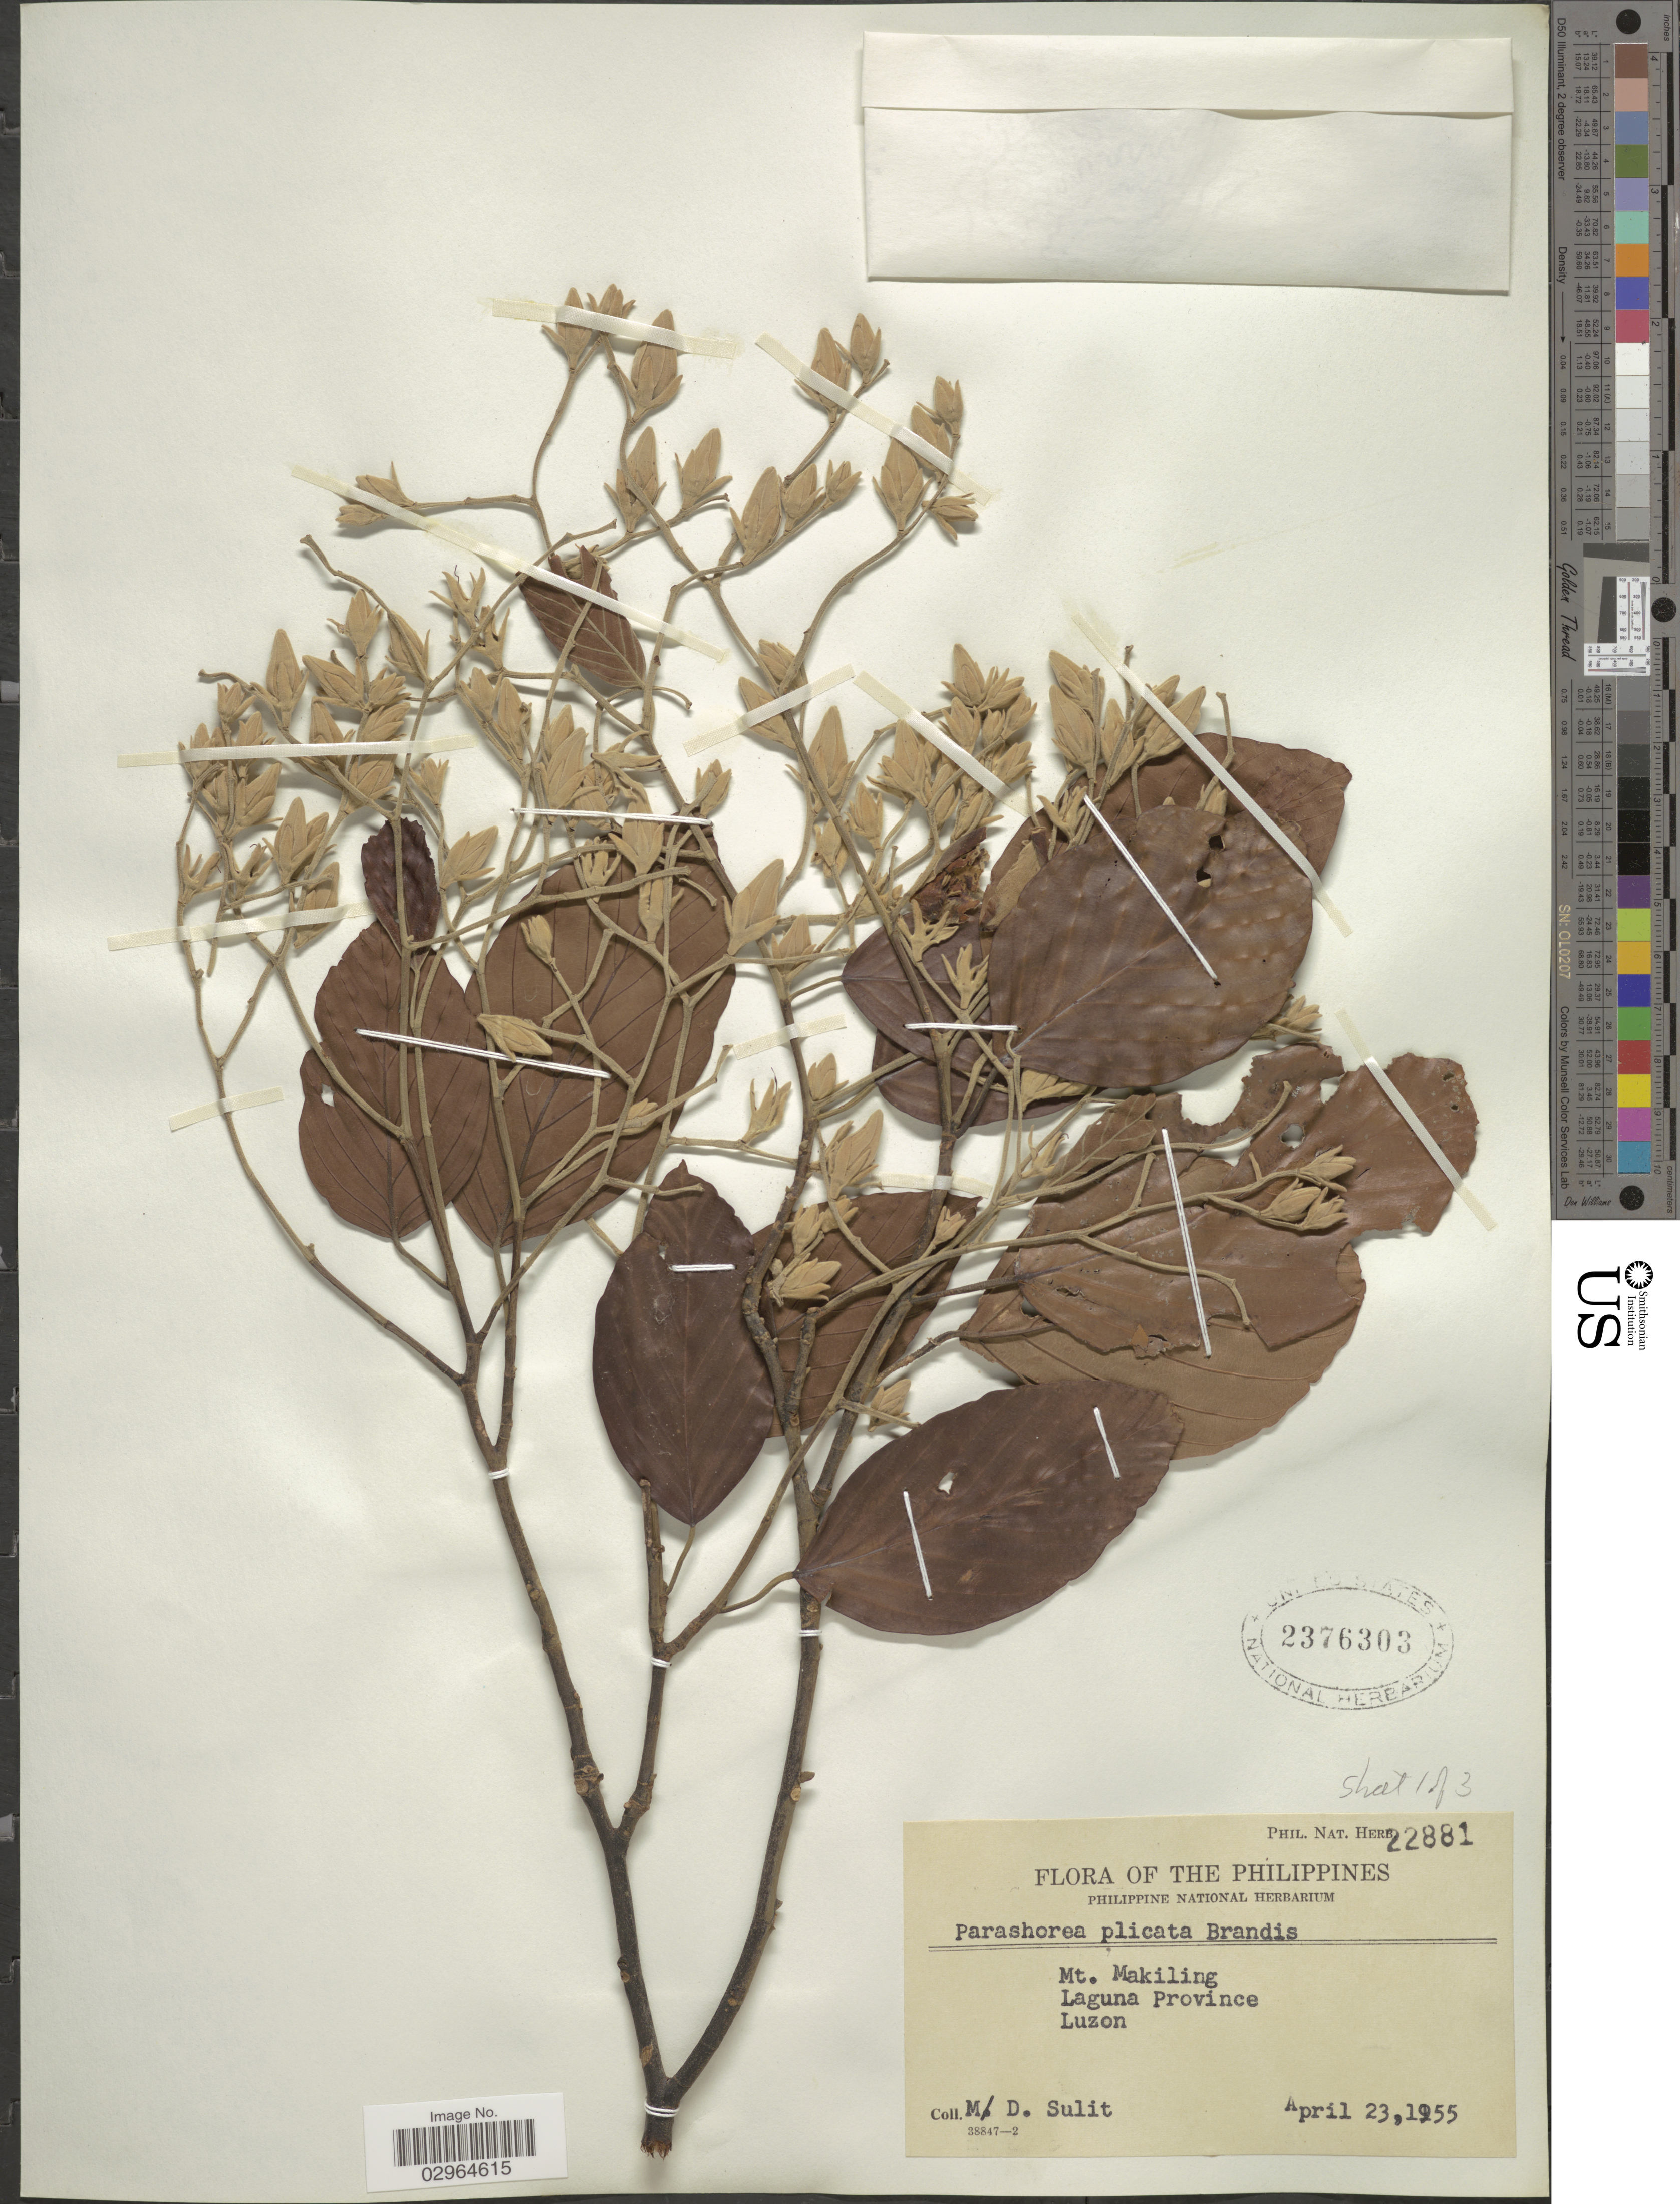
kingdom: Plantae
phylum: Tracheophyta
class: Magnoliopsida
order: Malvales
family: Dipterocarpaceae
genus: Parashorea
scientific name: Parashorea plicata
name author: Brandis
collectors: M. Sulit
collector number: Phil. Nat. Herb. 22881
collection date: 1955-04-23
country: Philippines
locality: Mt. Makuling. Laguna Province. Luzon.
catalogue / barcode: US 2376303